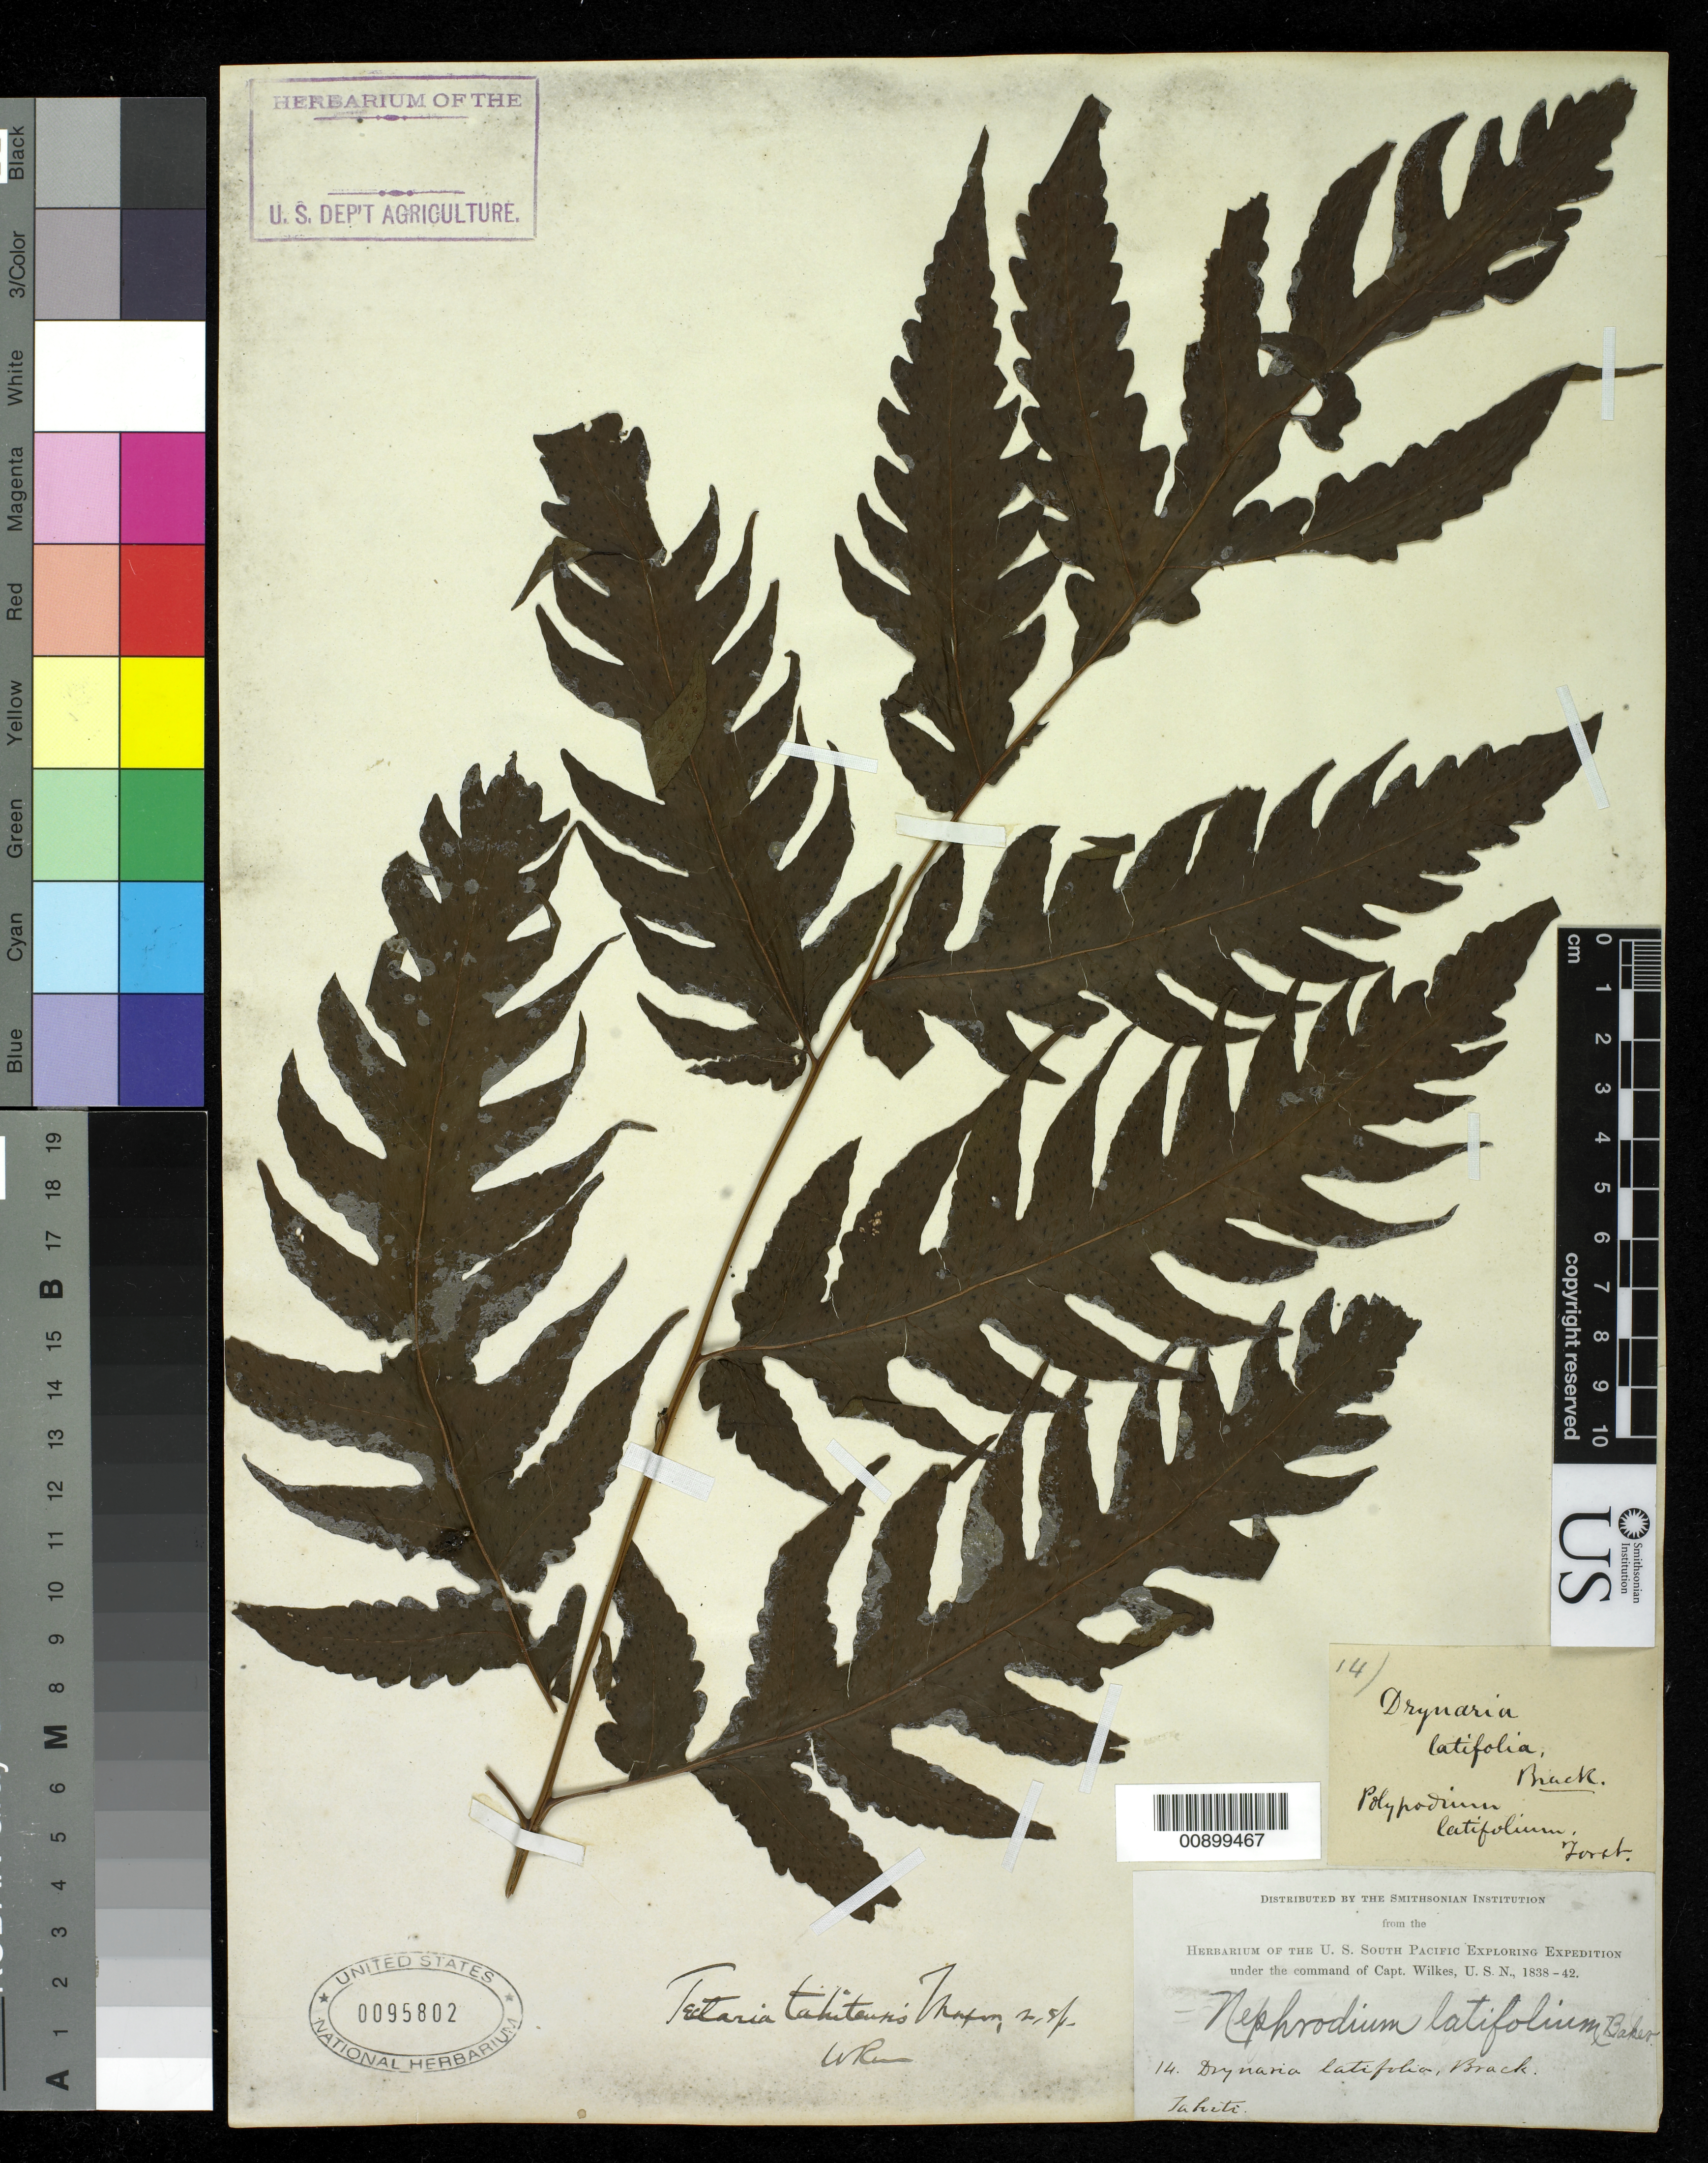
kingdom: Plantae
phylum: Tracheophyta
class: Polypodiopsida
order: Polypodiales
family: Tectariaceae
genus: Tectaria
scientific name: Tectaria tahitensis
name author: Maxon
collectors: Wilkes Explor. Exped.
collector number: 14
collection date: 1838/1842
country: French Polynesia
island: Tahiti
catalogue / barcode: US 95802